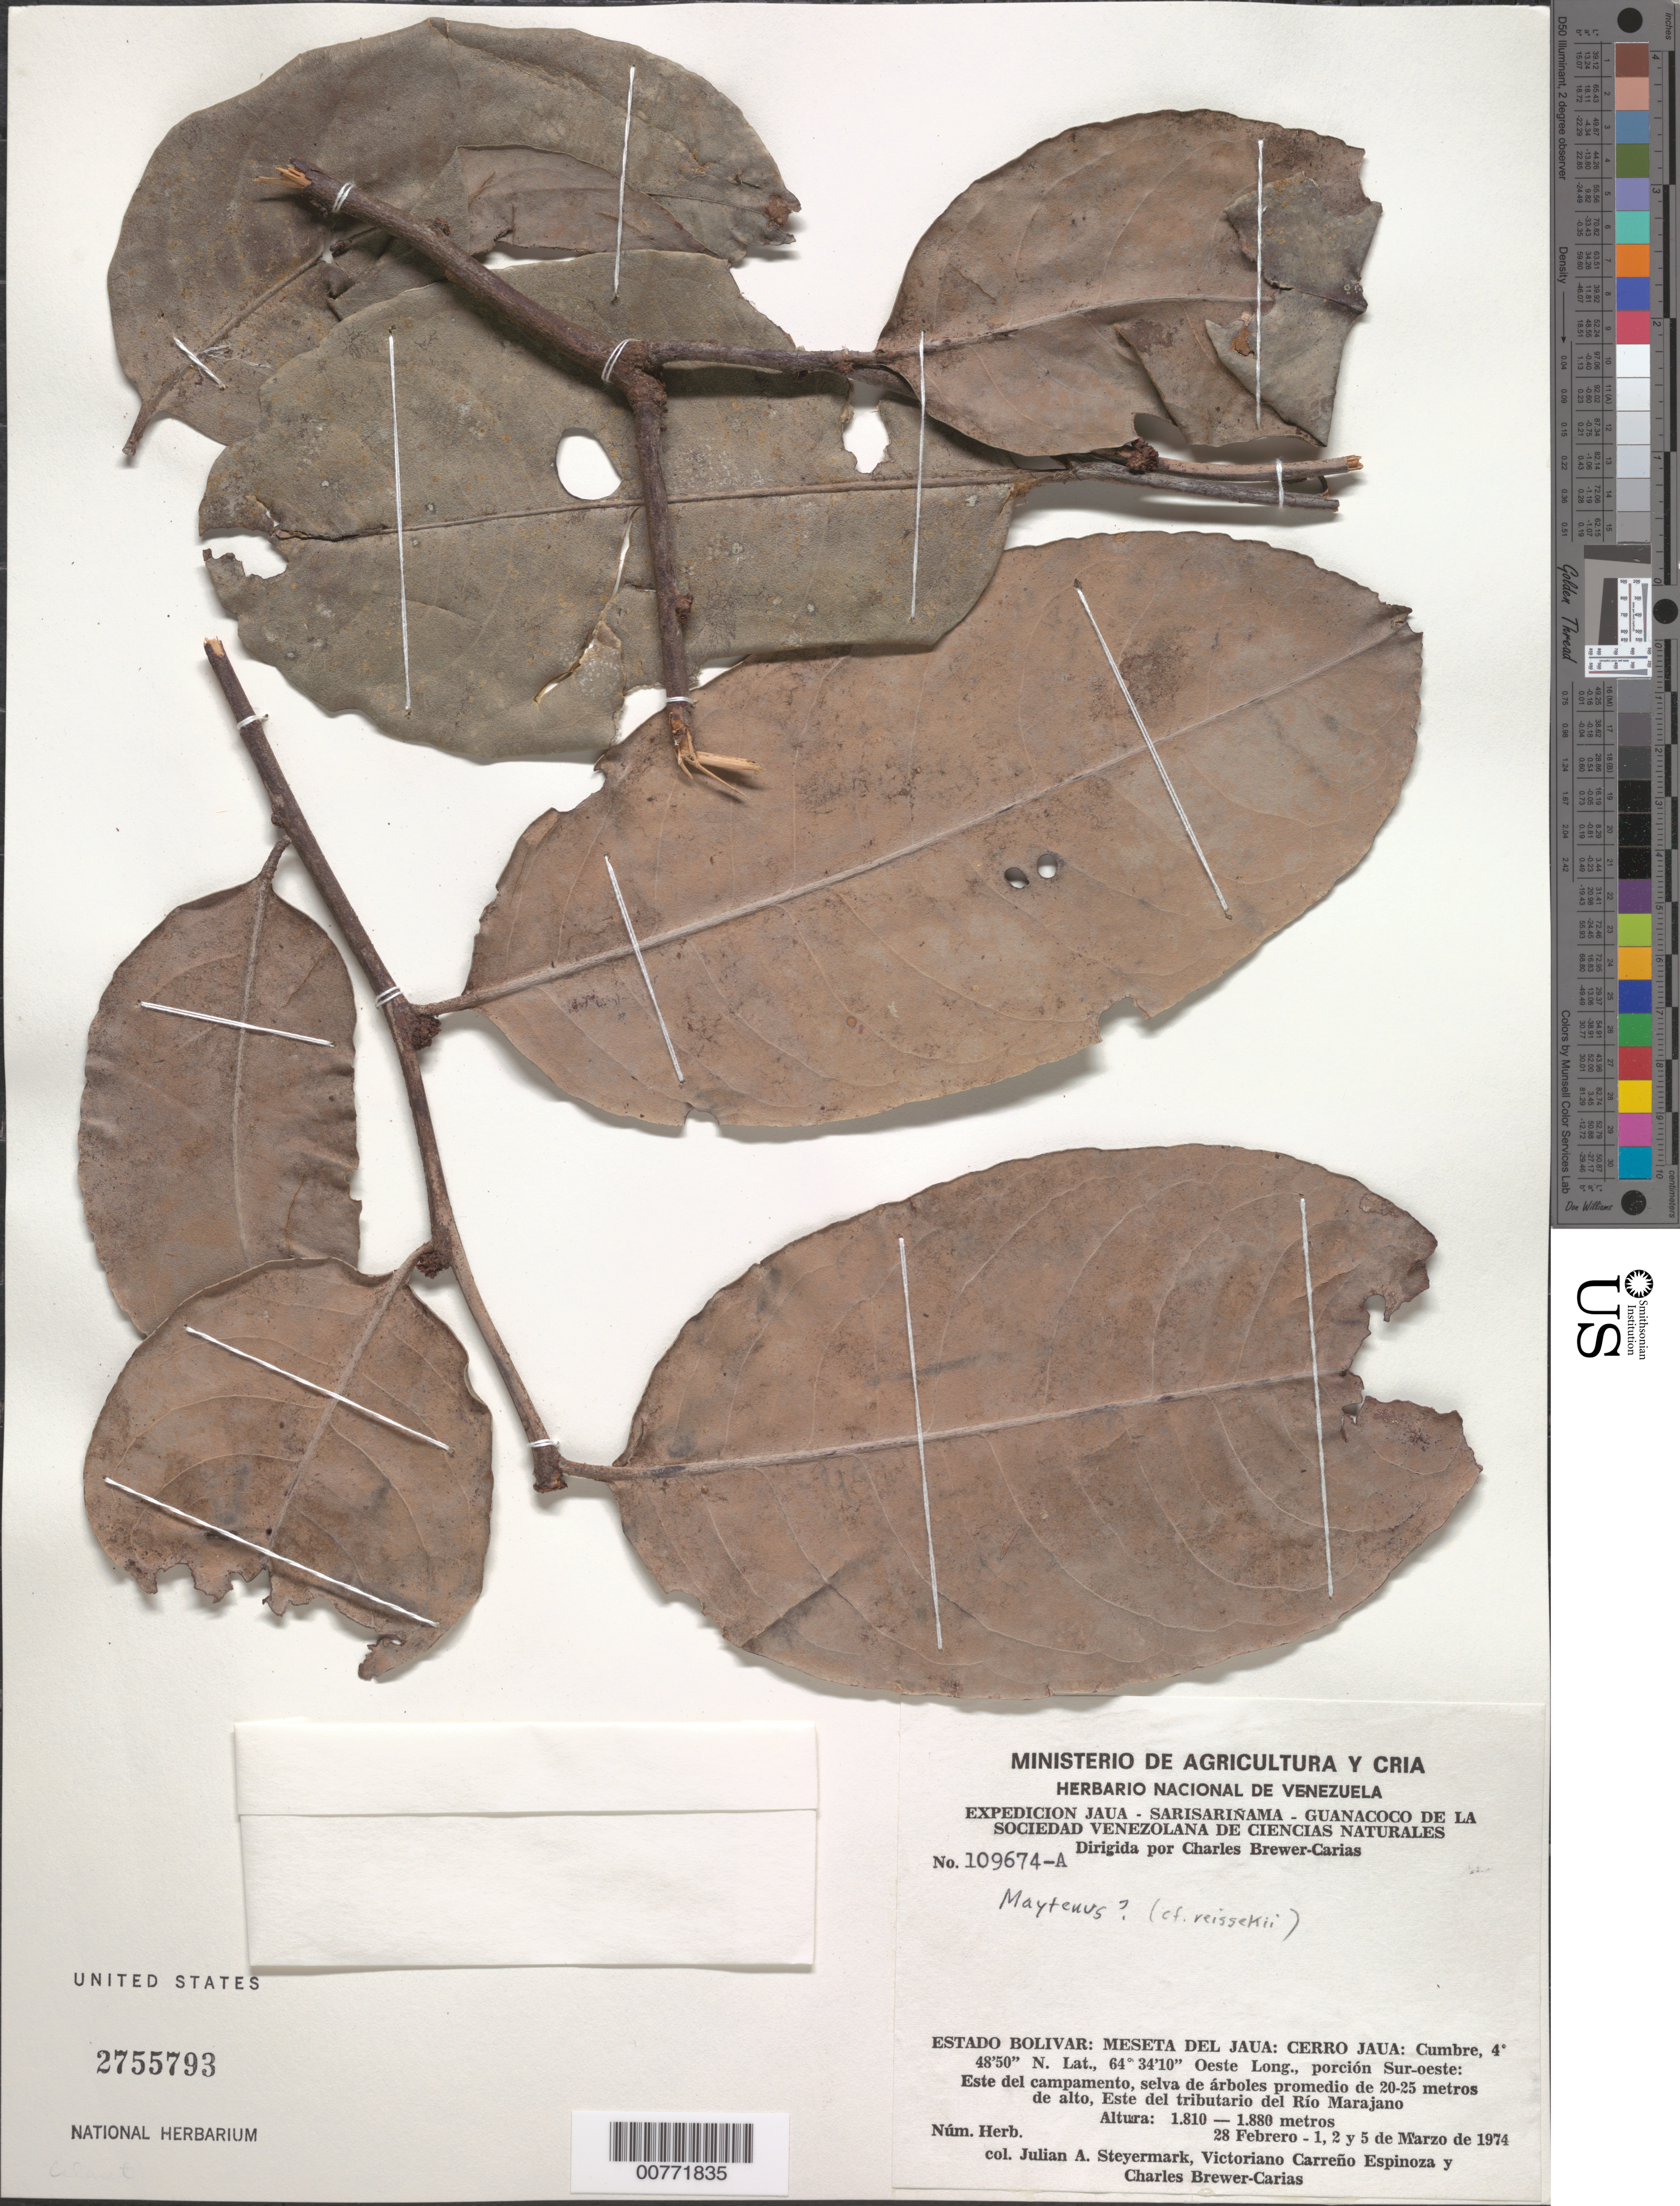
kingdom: Plantae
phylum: Tracheophyta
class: Magnoliopsida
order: Celastrales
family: Celastraceae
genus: Maytenus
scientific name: Maytenus reissekii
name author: Urb.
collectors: J. Steyermark, V. Carreño E. & C. Brewer-Carias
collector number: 109674 A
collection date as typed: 28-Feb-74 to 5-Mar-74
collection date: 1974-02-28/1974-03-05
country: Venezuela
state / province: Bolívar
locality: Meseta del Jaua: Cerro Jaua; porcion SO, Este del Campamento, Este del tributarío del Río Marajano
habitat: Selva de arboles 20-25 m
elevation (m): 1810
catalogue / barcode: US 2755793